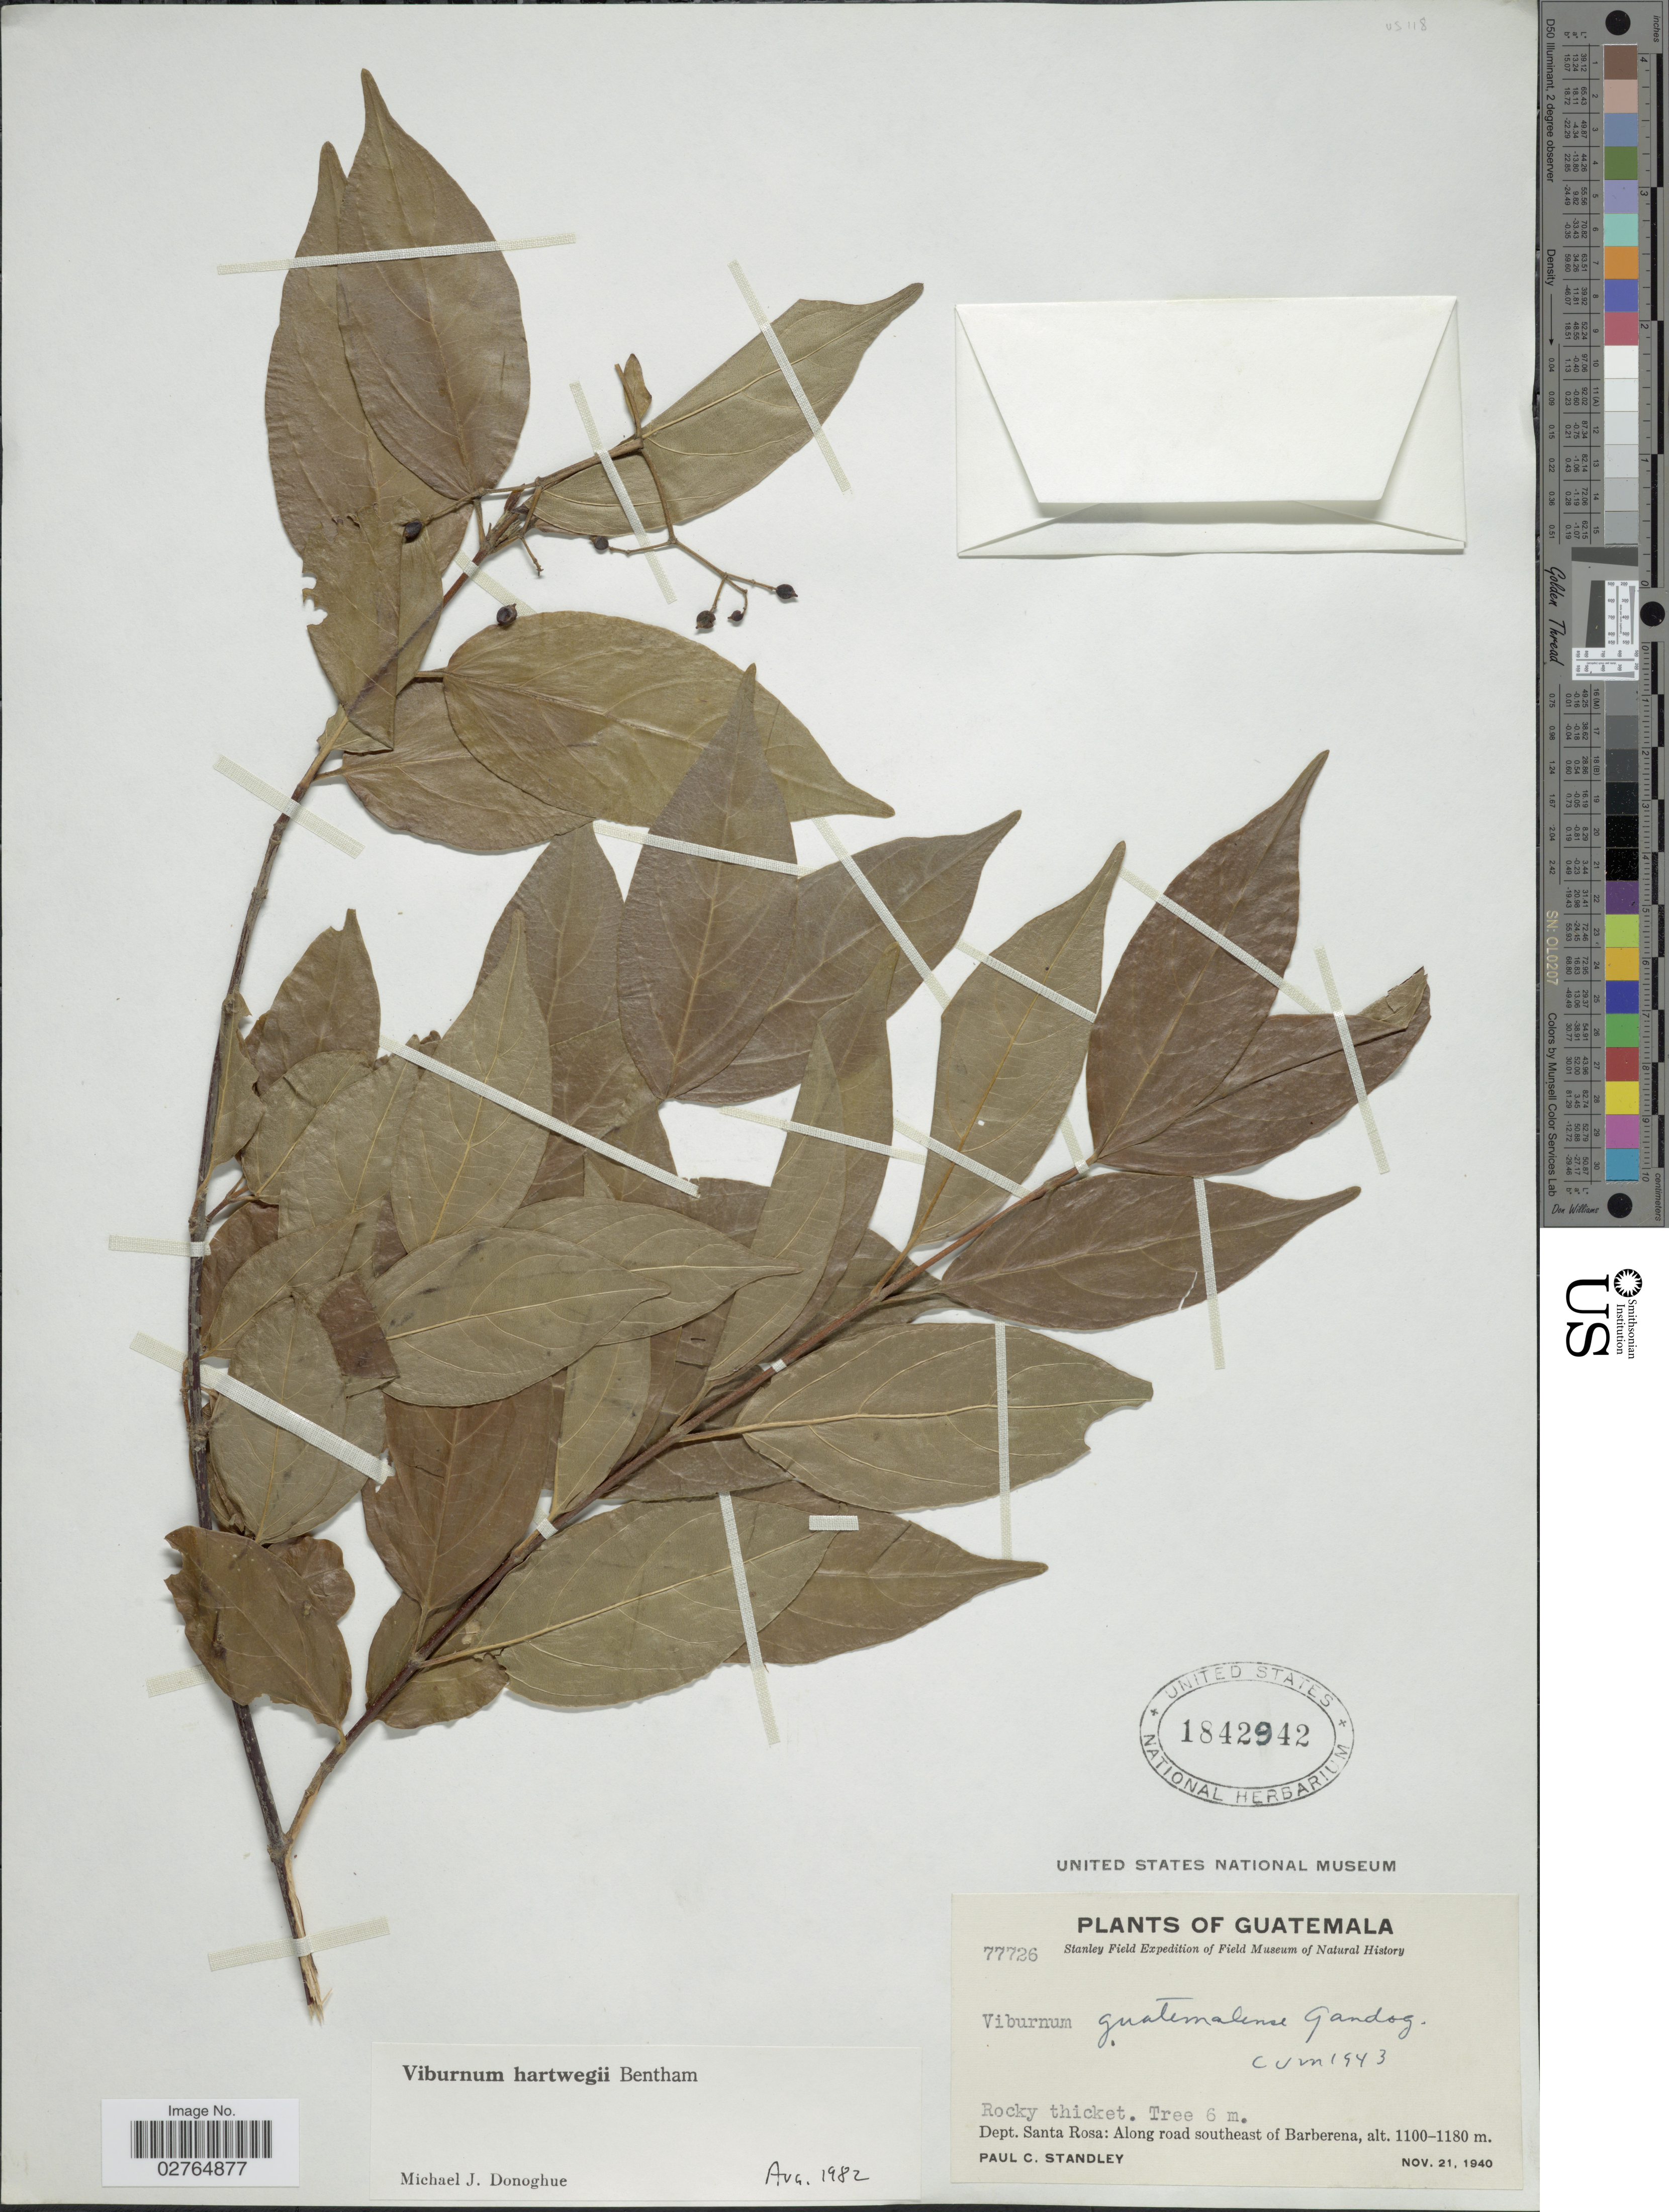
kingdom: Plantae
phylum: Tracheophyta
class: Magnoliopsida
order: Dipsacales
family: Viburnaceae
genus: Viburnum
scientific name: Viburnum hartwegii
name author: Benth.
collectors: P. C. Standley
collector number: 77726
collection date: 1940-11-21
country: Guatemala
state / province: Santa Rosa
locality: Dept. Santa Rosa: Along road southeast of Barberena.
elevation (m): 1100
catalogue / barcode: US 1842942